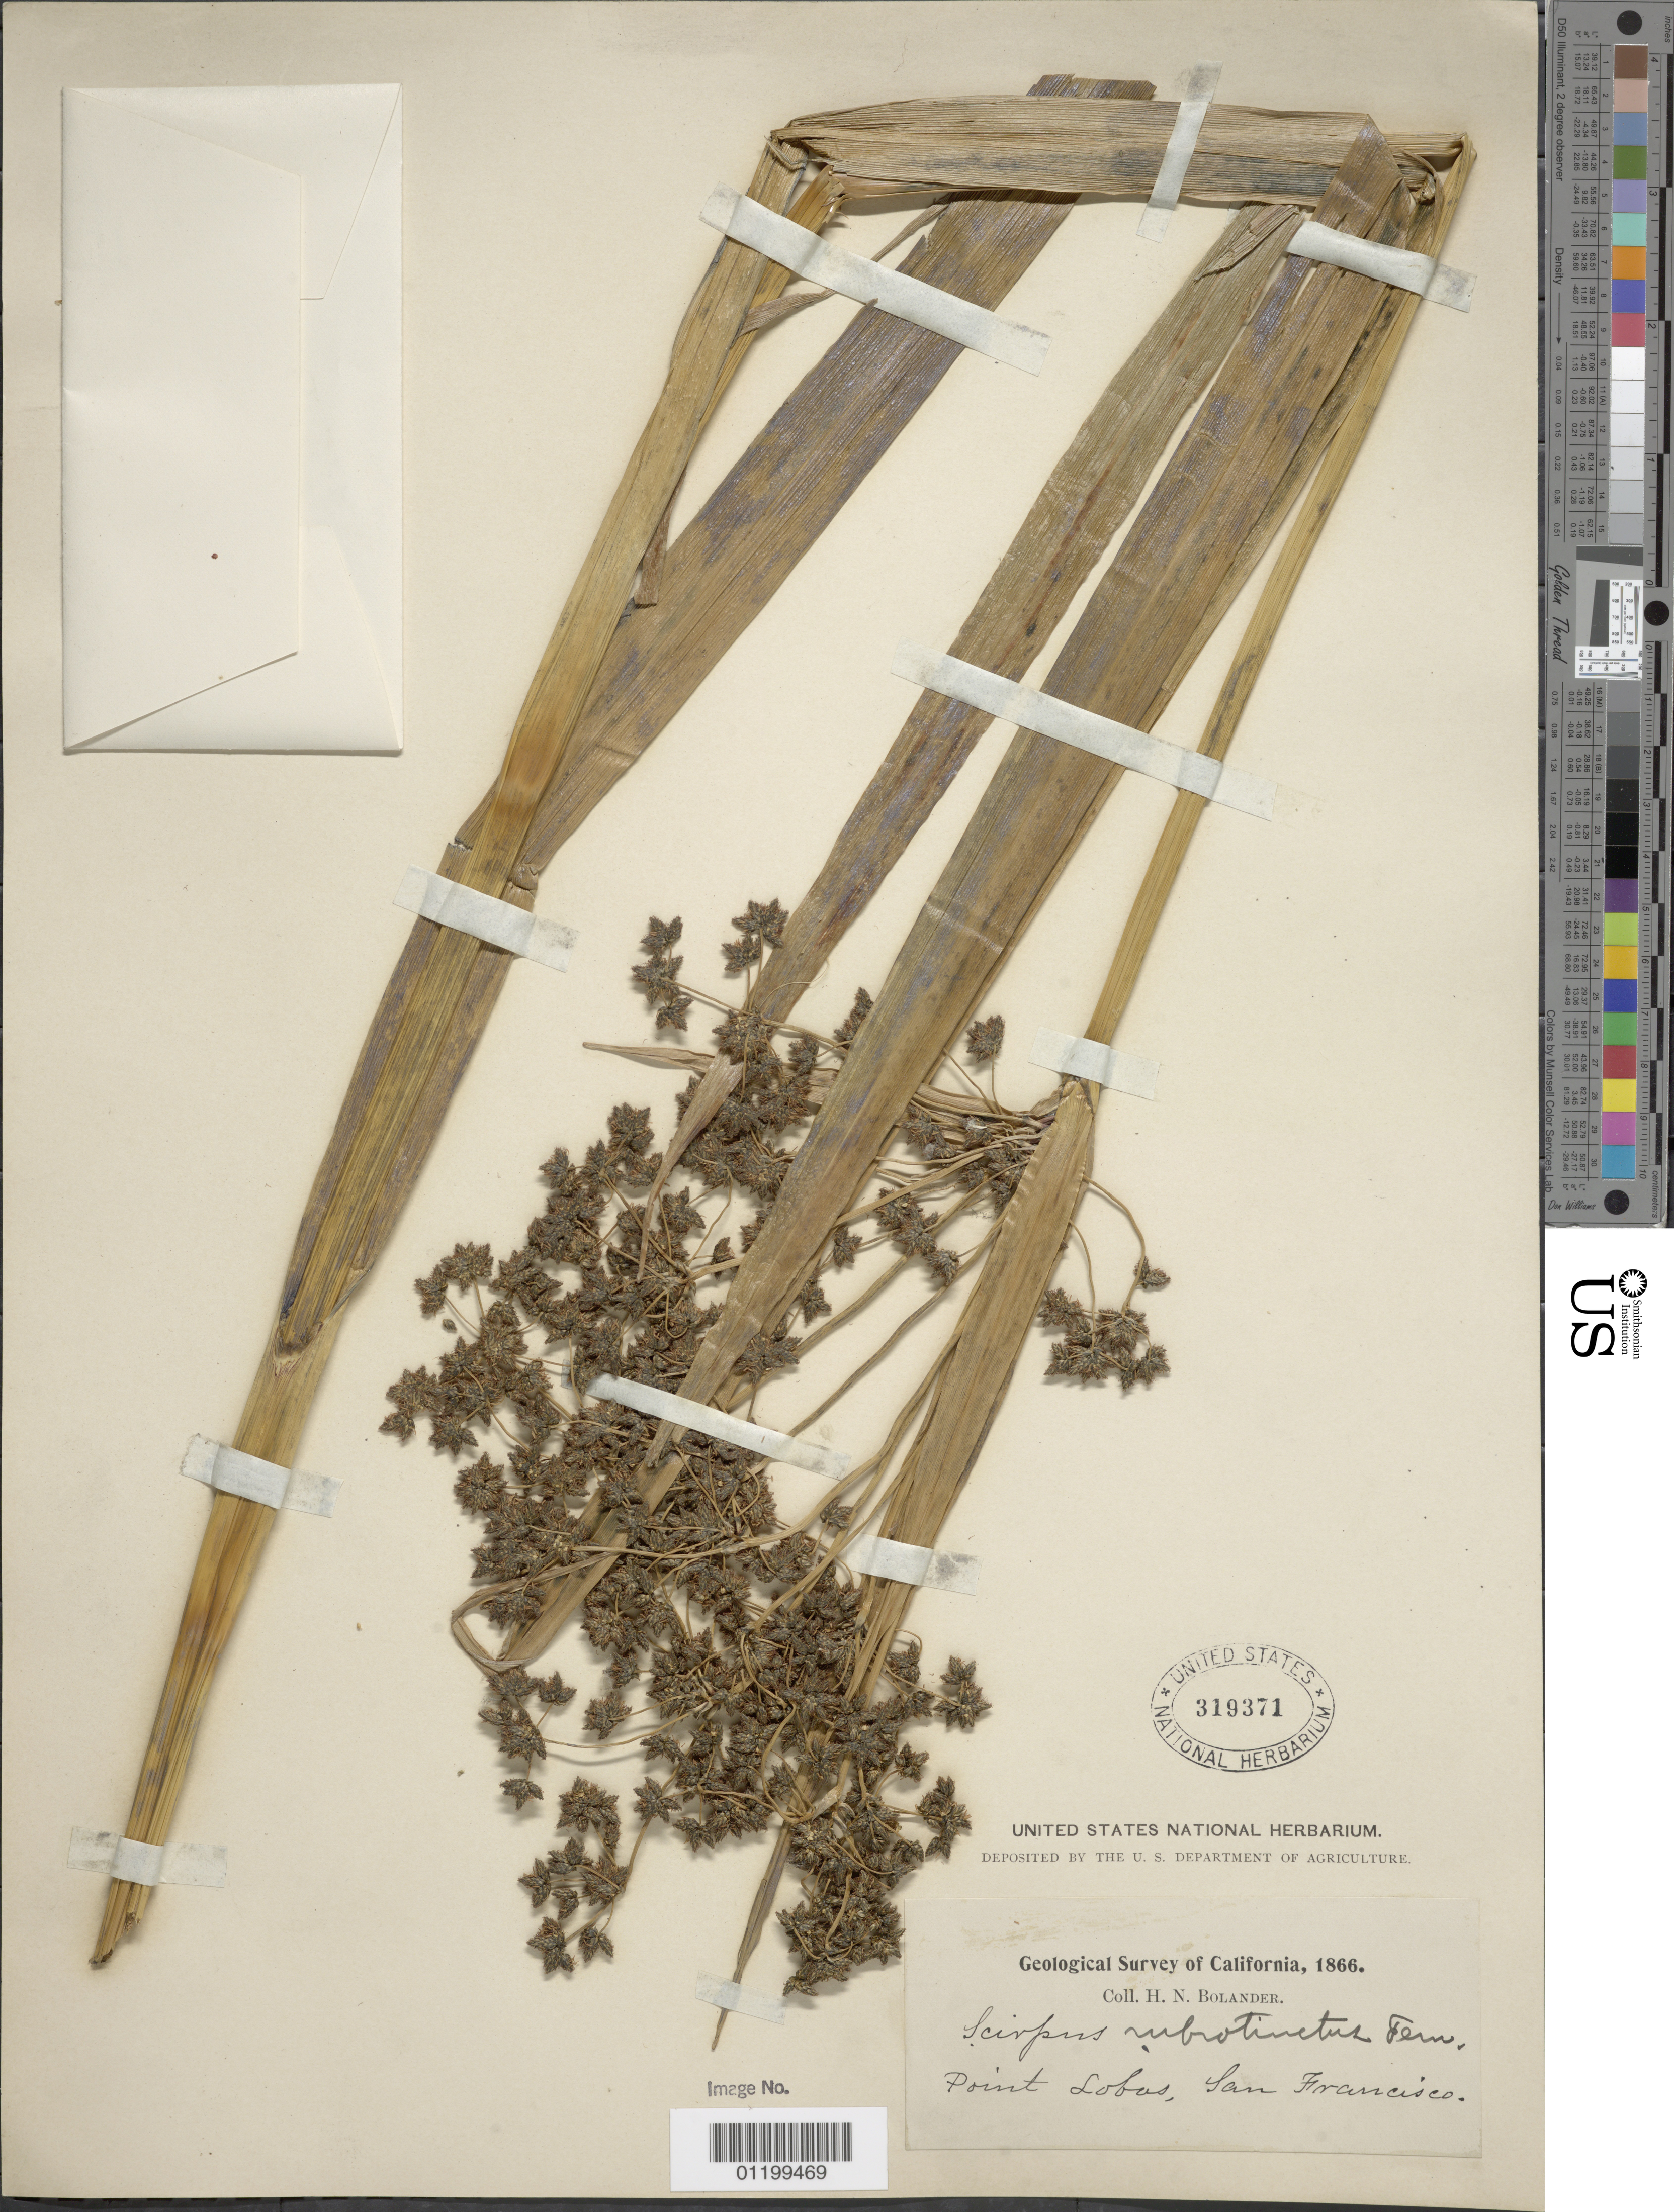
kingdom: Plantae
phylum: Tracheophyta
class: Liliopsida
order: Poales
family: Cyperaceae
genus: Scirpus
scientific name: Scirpus microcarpus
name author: J. Presl & C. Presl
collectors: H. Bolander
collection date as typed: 1866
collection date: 1866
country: United States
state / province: California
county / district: San Francisco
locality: Point Lobos, San Francisco.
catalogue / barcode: US 319371